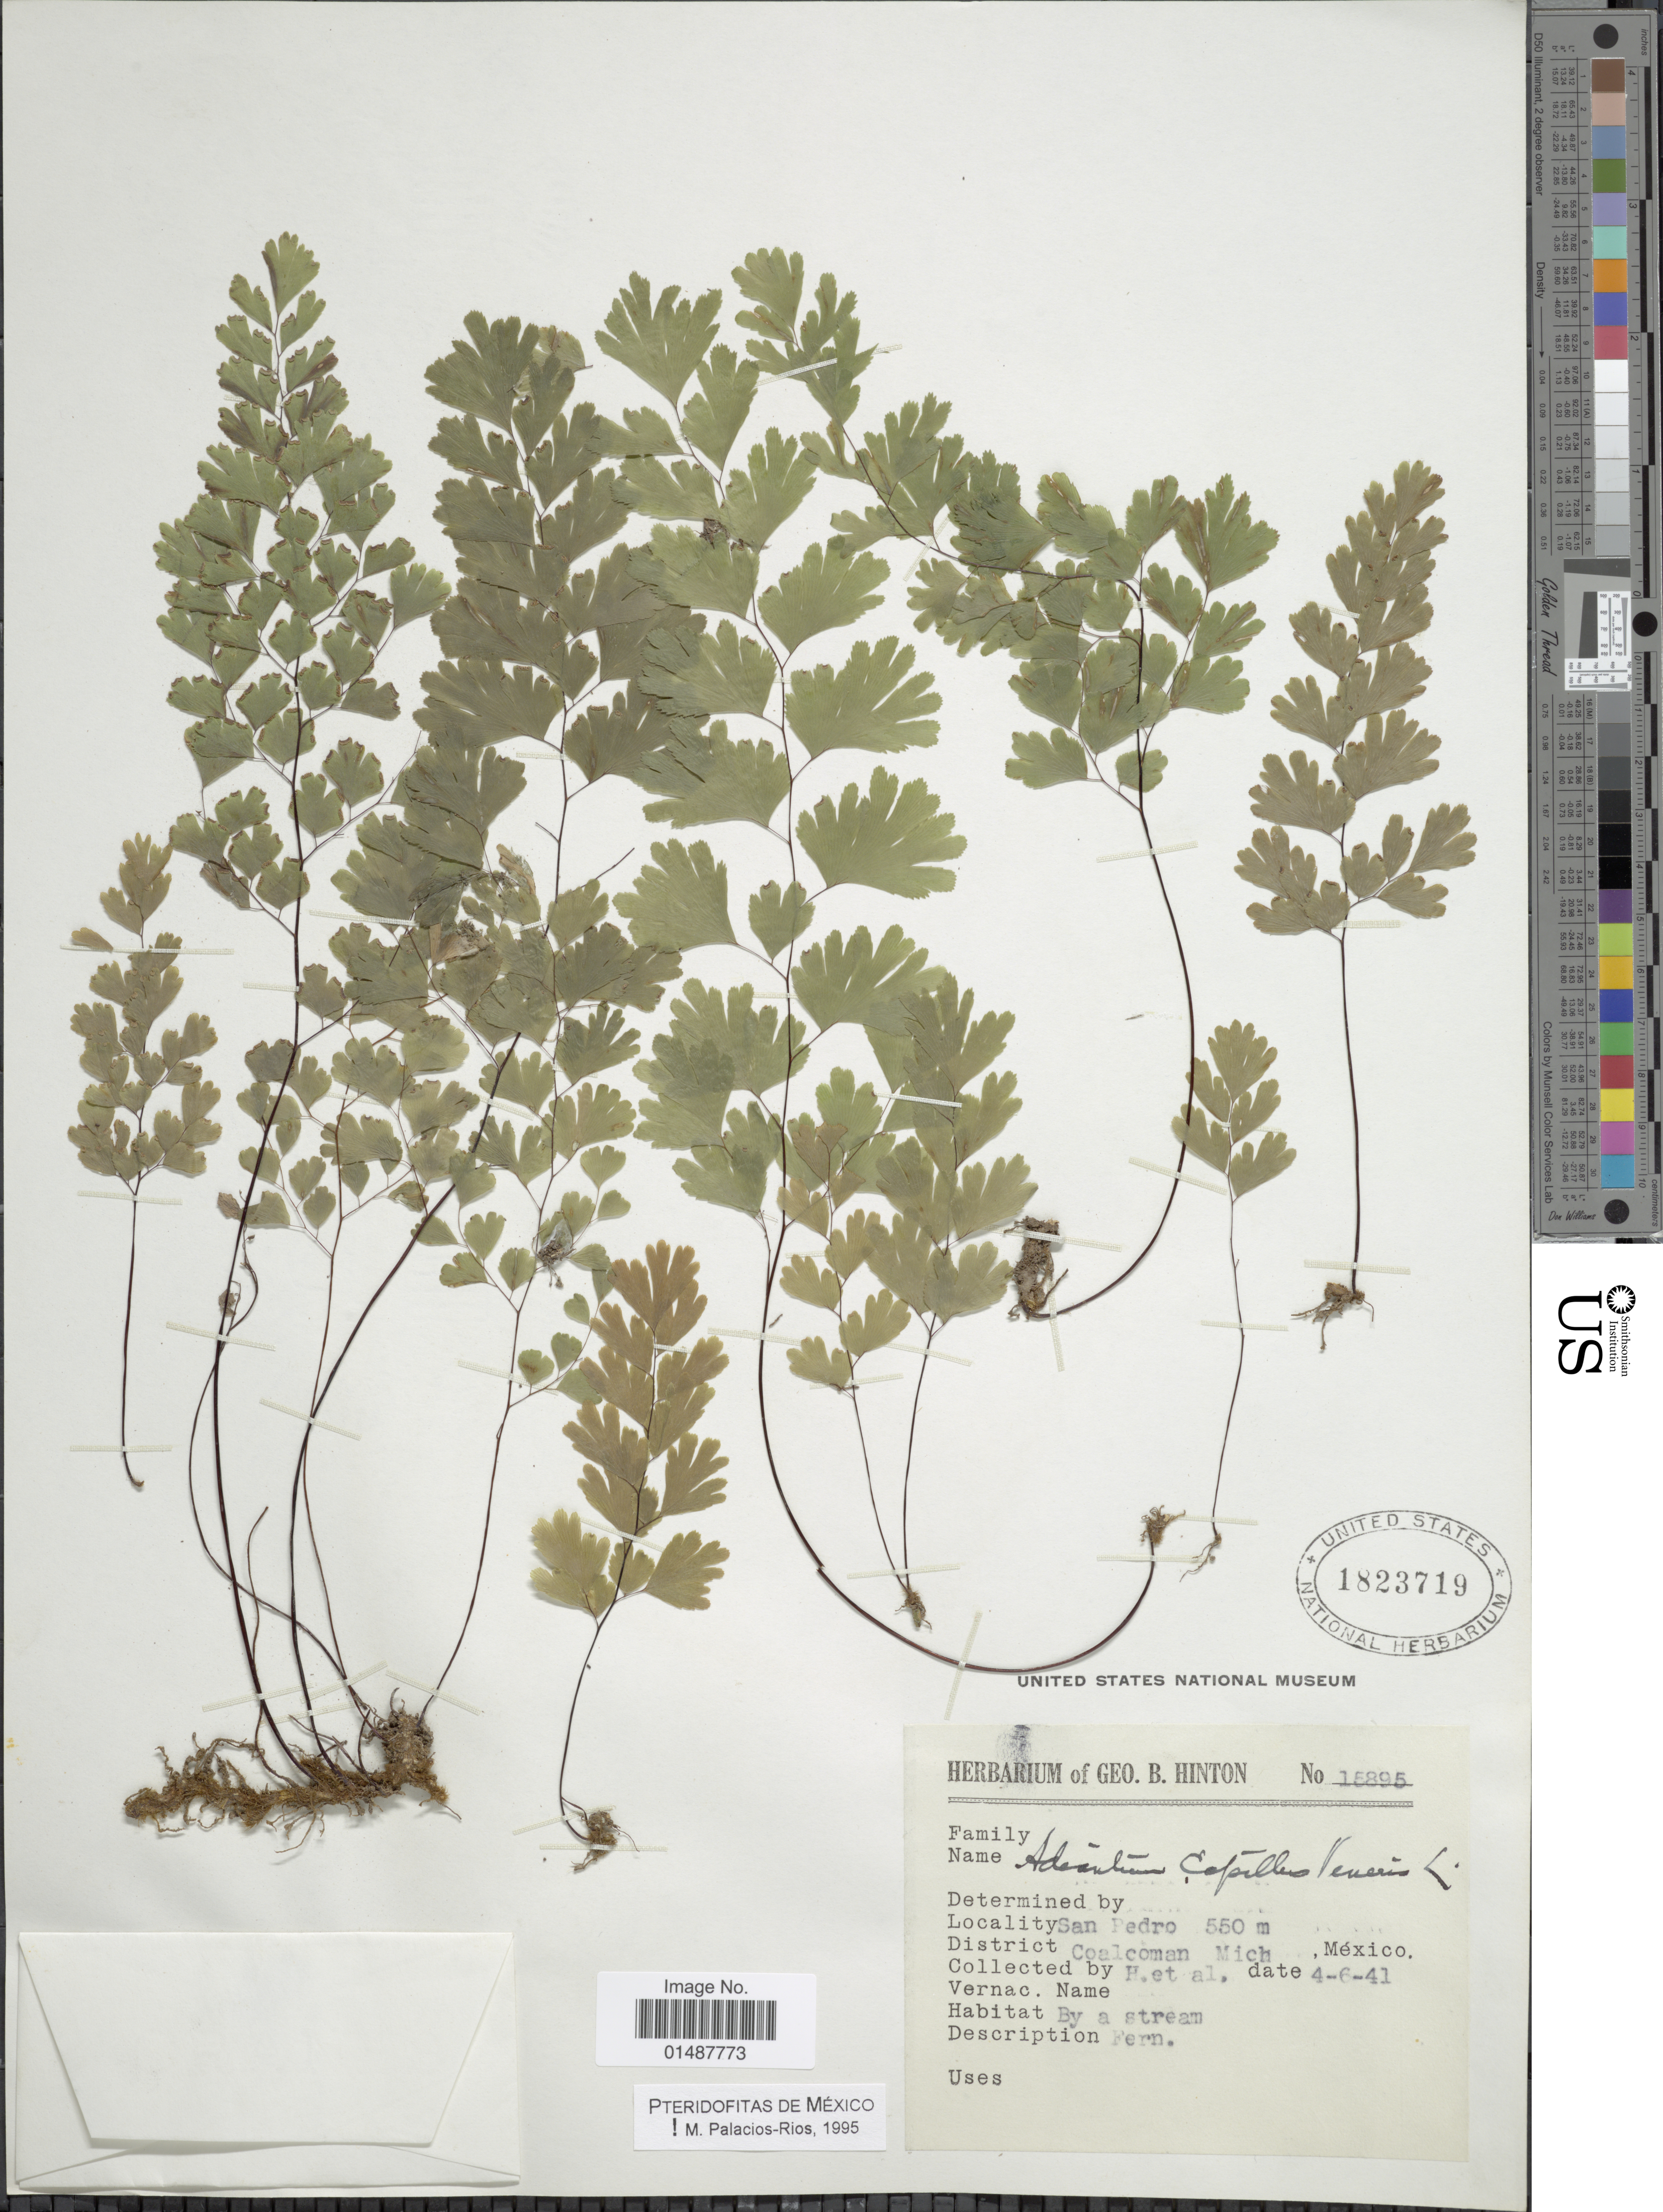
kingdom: Plantae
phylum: Tracheophyta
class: Polypodiopsida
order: Polypodiales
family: Pteridaceae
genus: Adiantum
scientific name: Adiantum capillus-veneris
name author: L.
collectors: G. B. Hinton & et al.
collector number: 15895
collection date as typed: Transcribed d/m/y: 6/4/41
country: Mexico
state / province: Michoacán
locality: San Pedro, Coalcoman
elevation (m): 550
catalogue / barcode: US 1823719